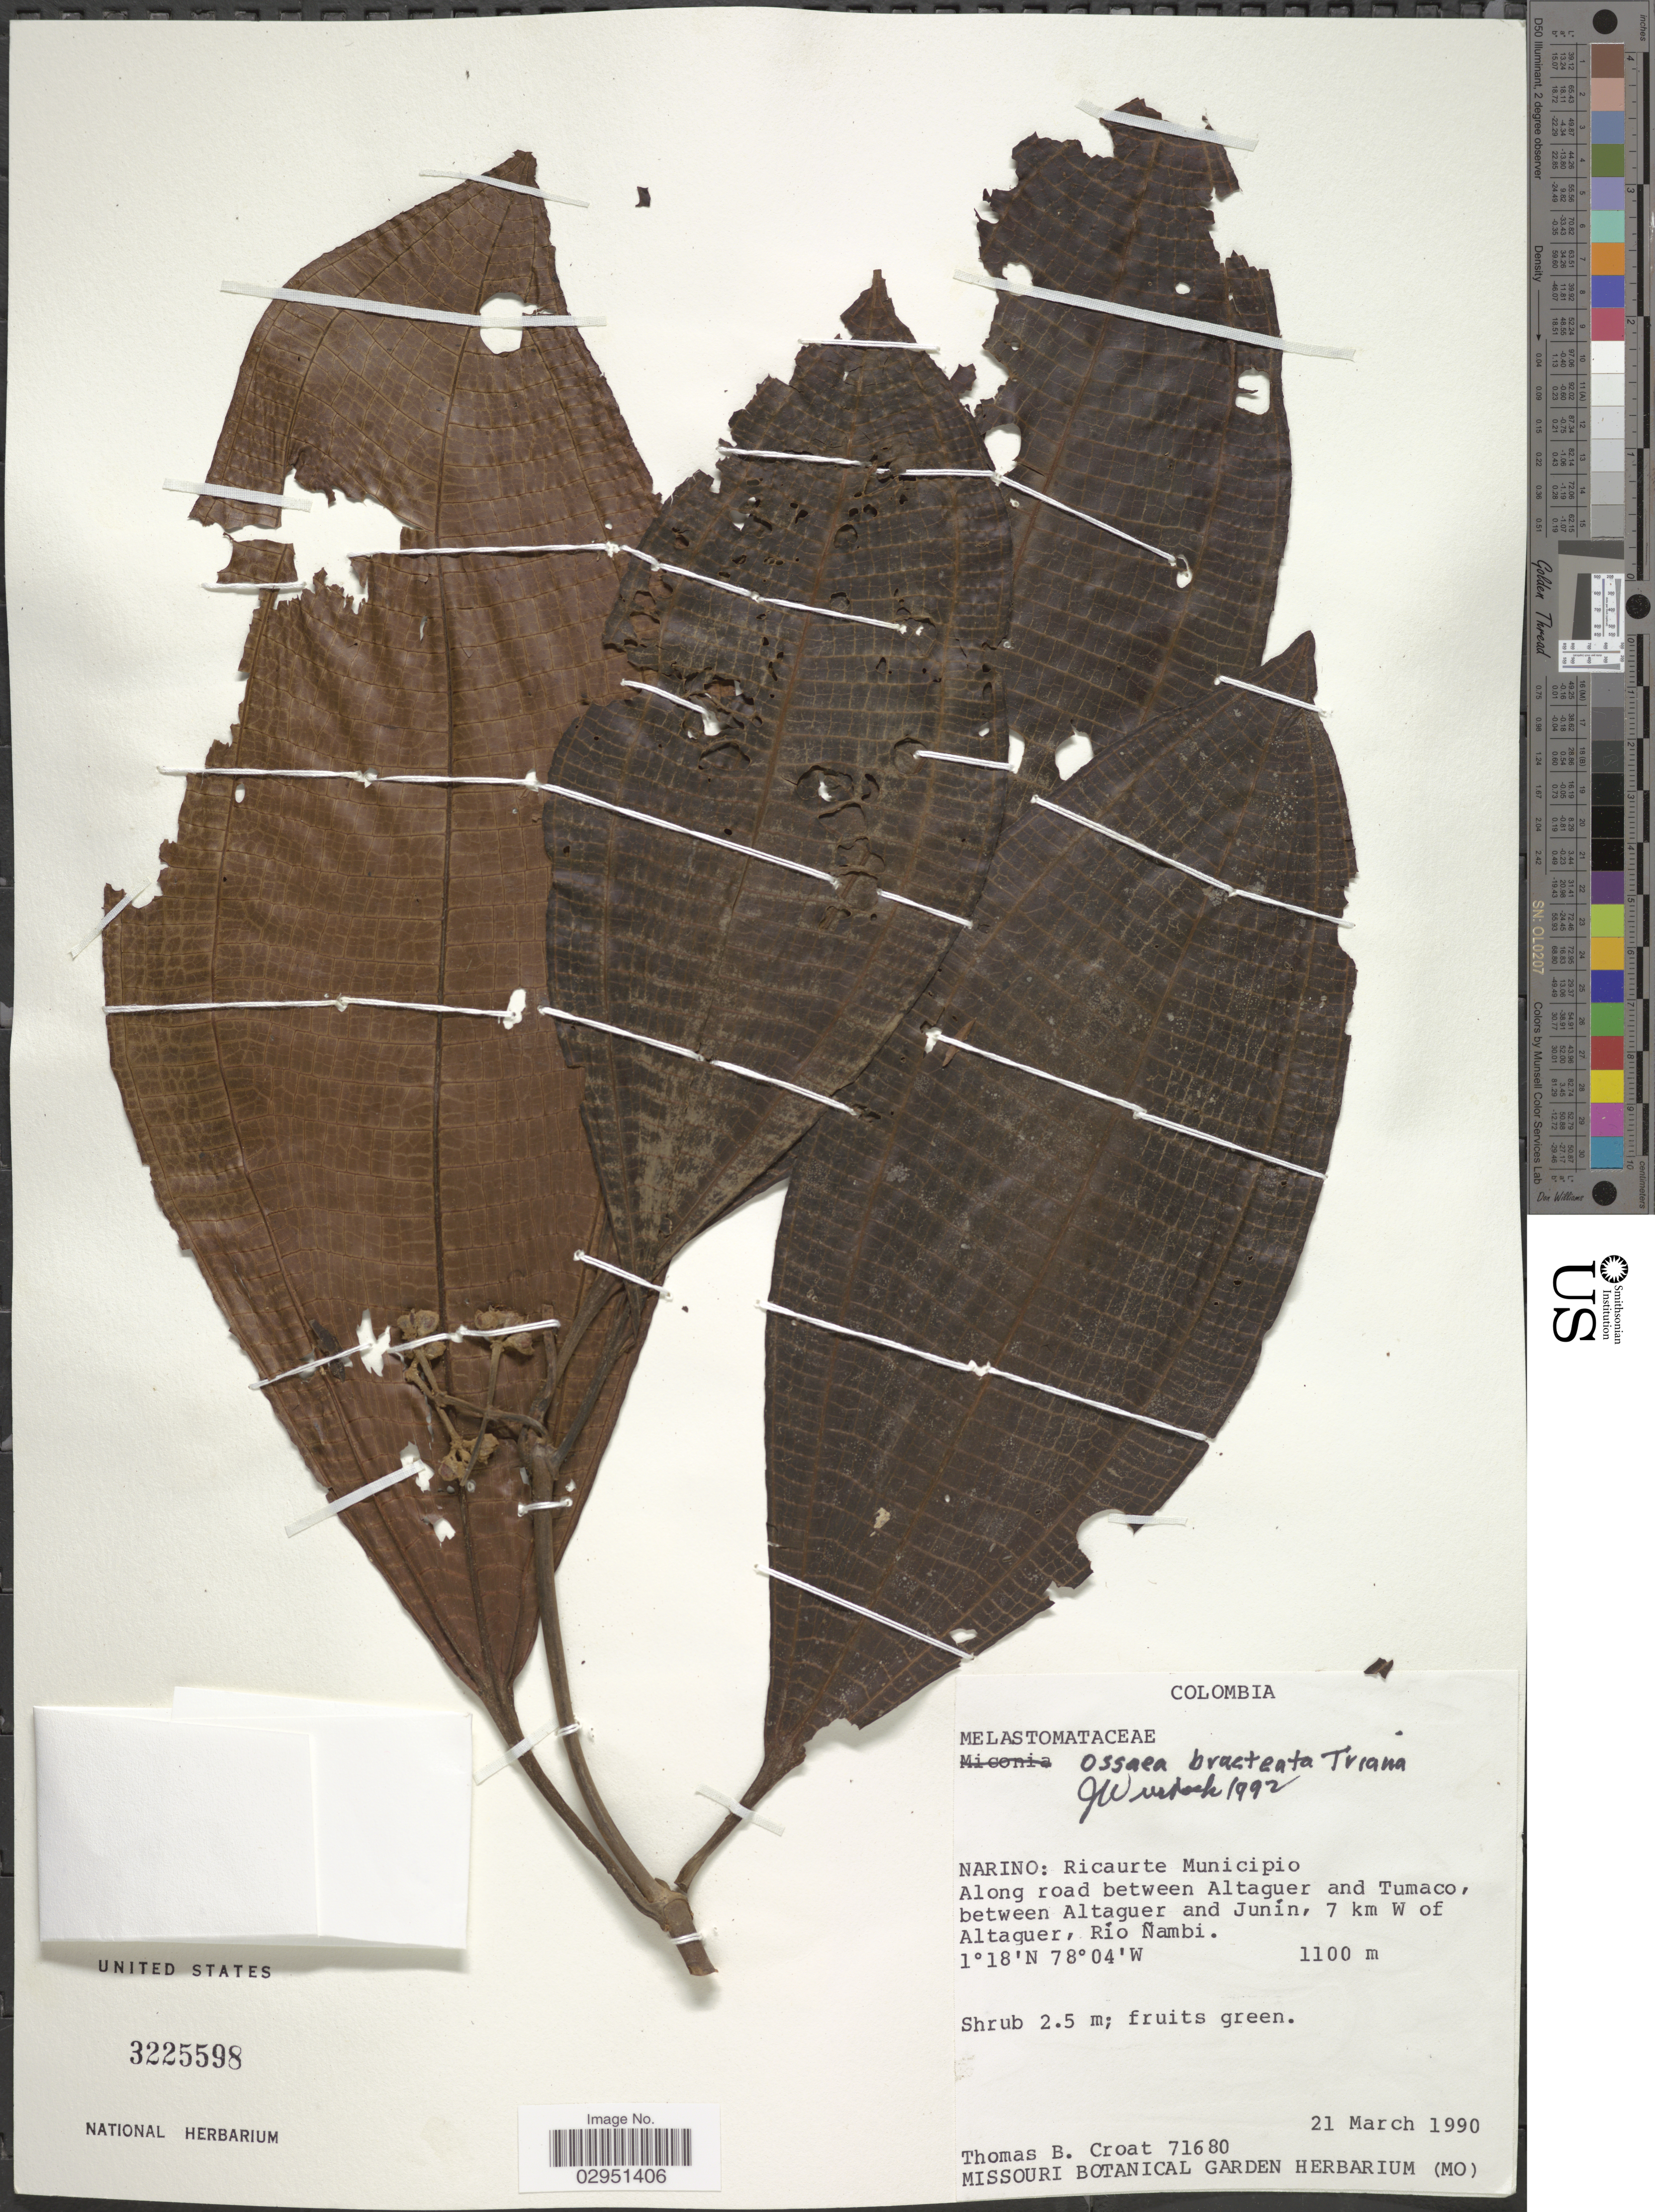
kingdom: Plantae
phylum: Tracheophyta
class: Magnoliopsida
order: Myrtales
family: Melastomataceae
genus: Ossaea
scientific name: Ossaea bracteata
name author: Triana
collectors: T. B. Croat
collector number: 71680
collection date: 1990-03-21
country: Colombia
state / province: Nariño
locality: Ricaurte Municipio, Along road between Altaguer and Tumaco, between Altaguer and Junín, 7 km W of Altaguer, Rio Ñambi.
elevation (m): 1100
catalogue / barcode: US 3225598